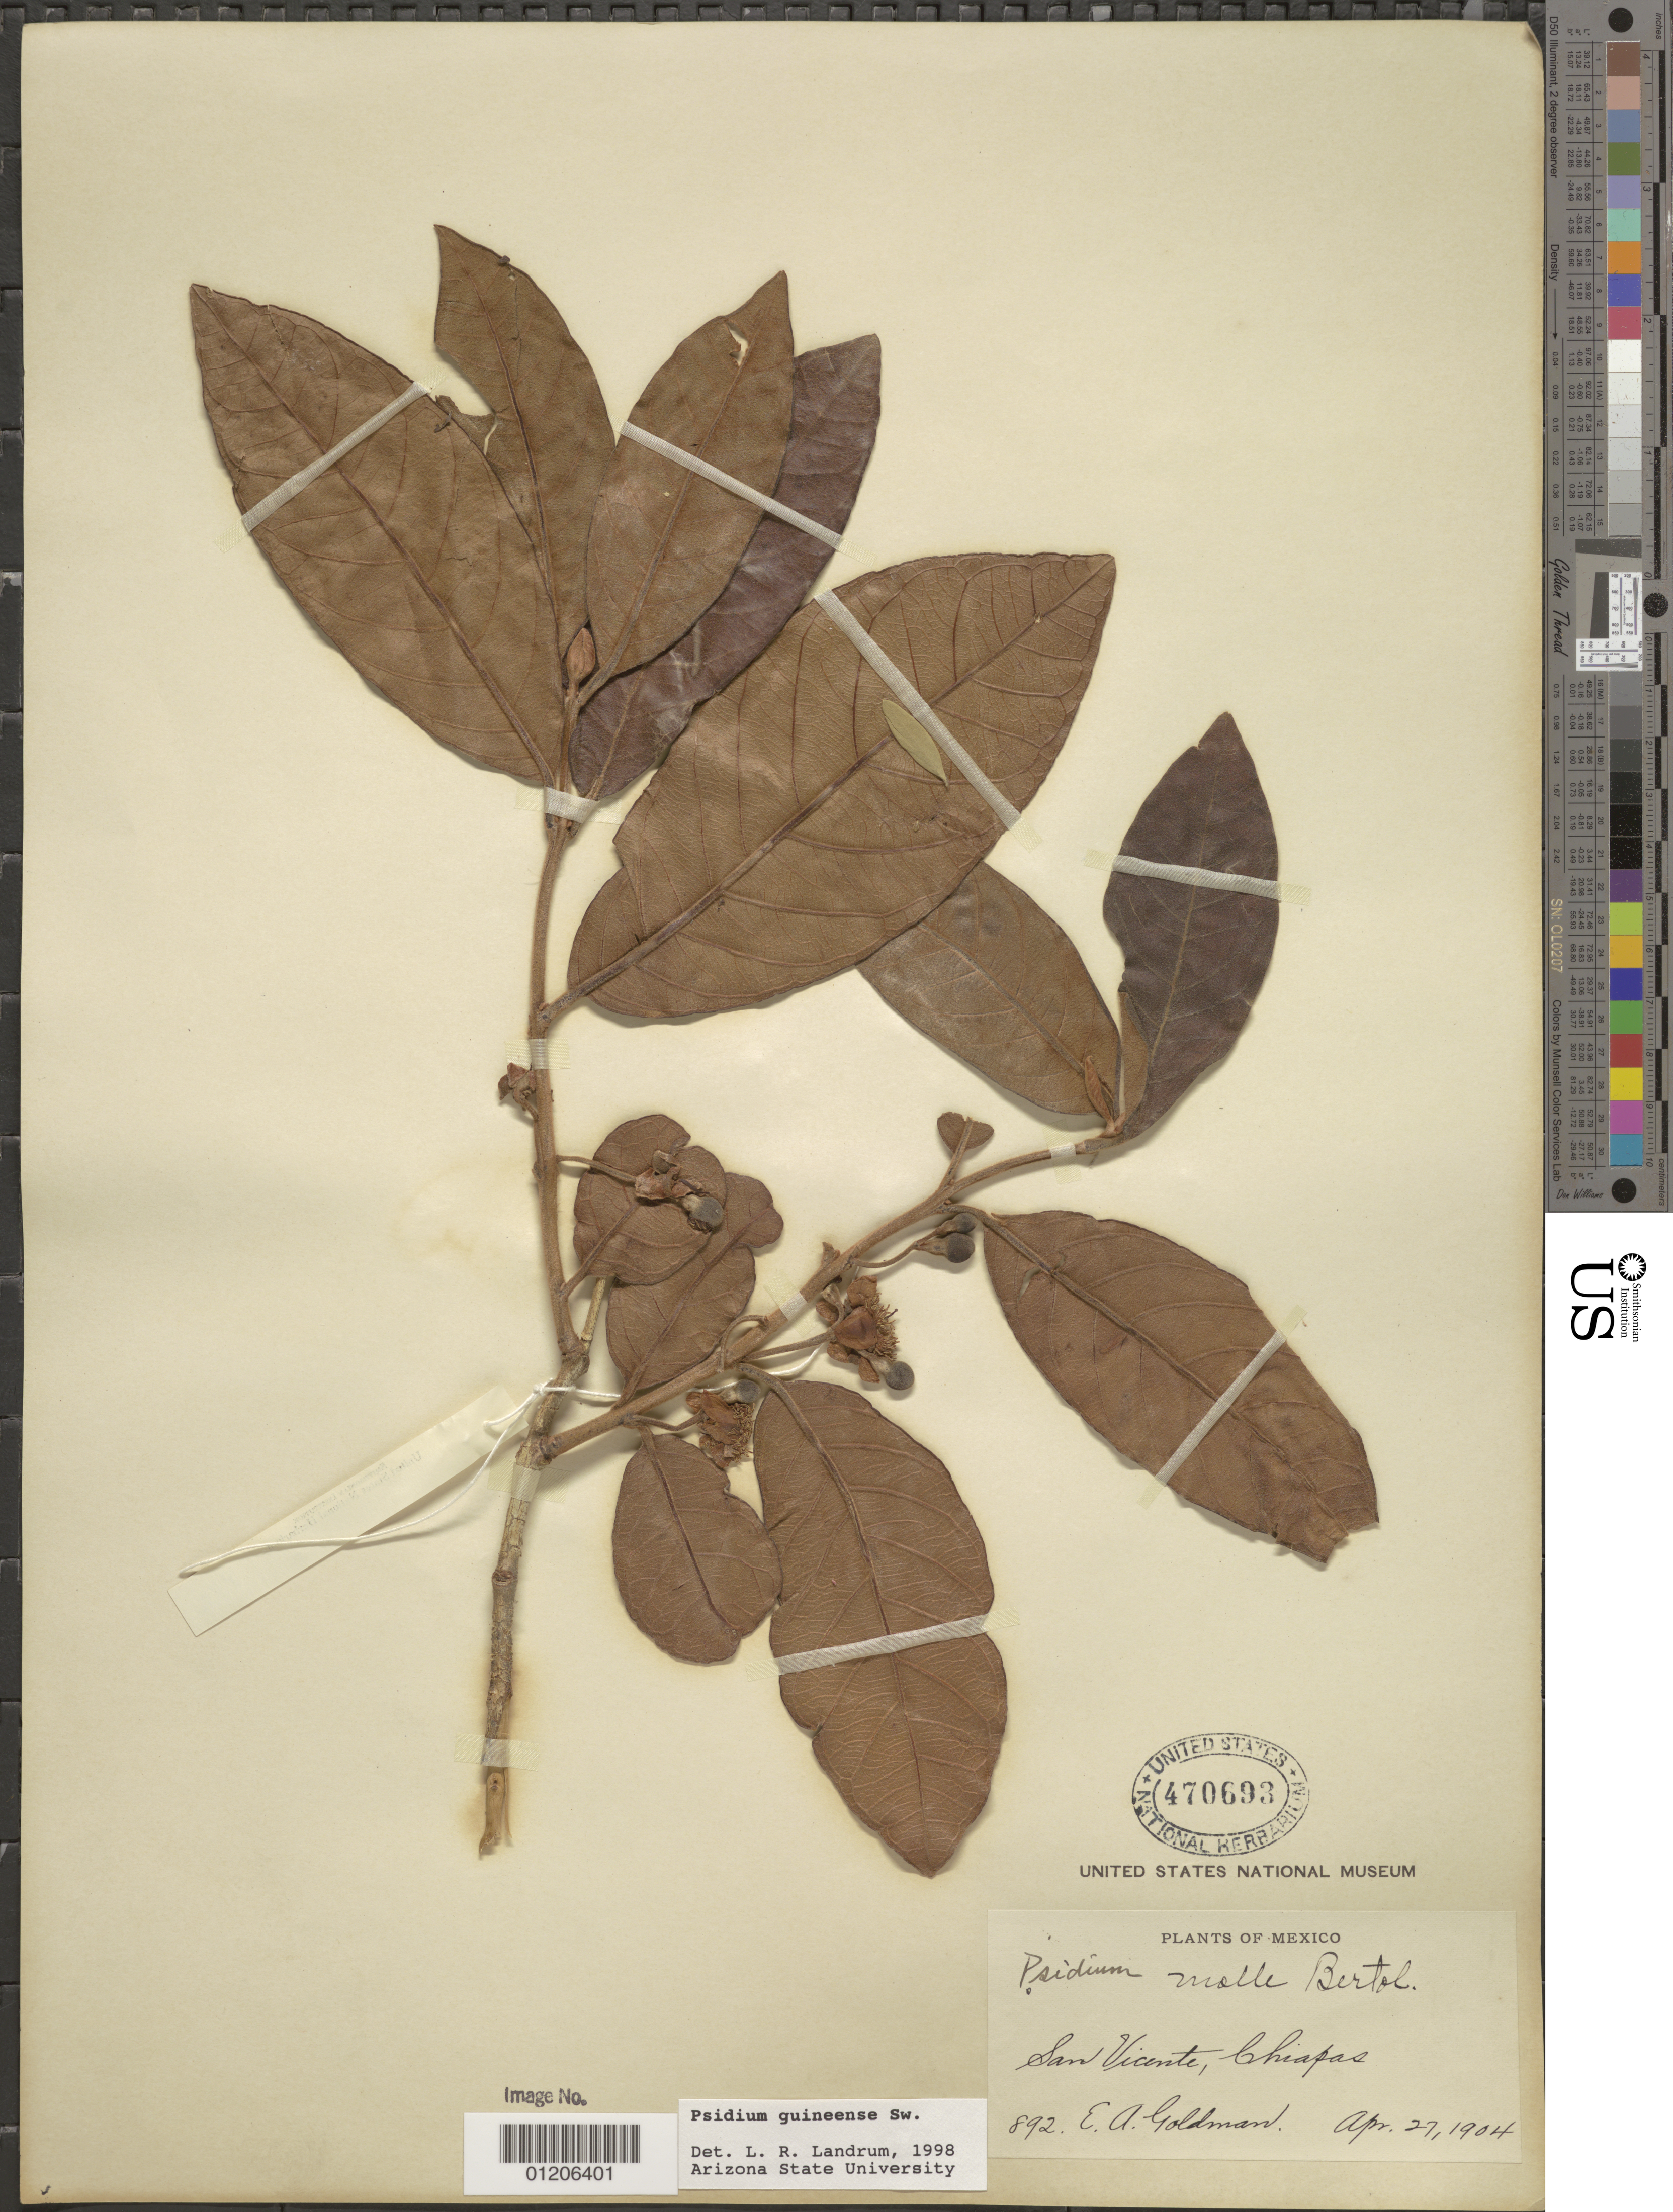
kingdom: Plantae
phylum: Tracheophyta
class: Magnoliopsida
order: Myrtales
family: Myrtaceae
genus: Psidium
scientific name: Psidium guineense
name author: Sw.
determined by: Landrum, L. R.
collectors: E. A. Goldman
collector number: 892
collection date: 1904-04-27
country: Mexico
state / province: Chiapas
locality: San Vicente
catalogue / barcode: US 470693